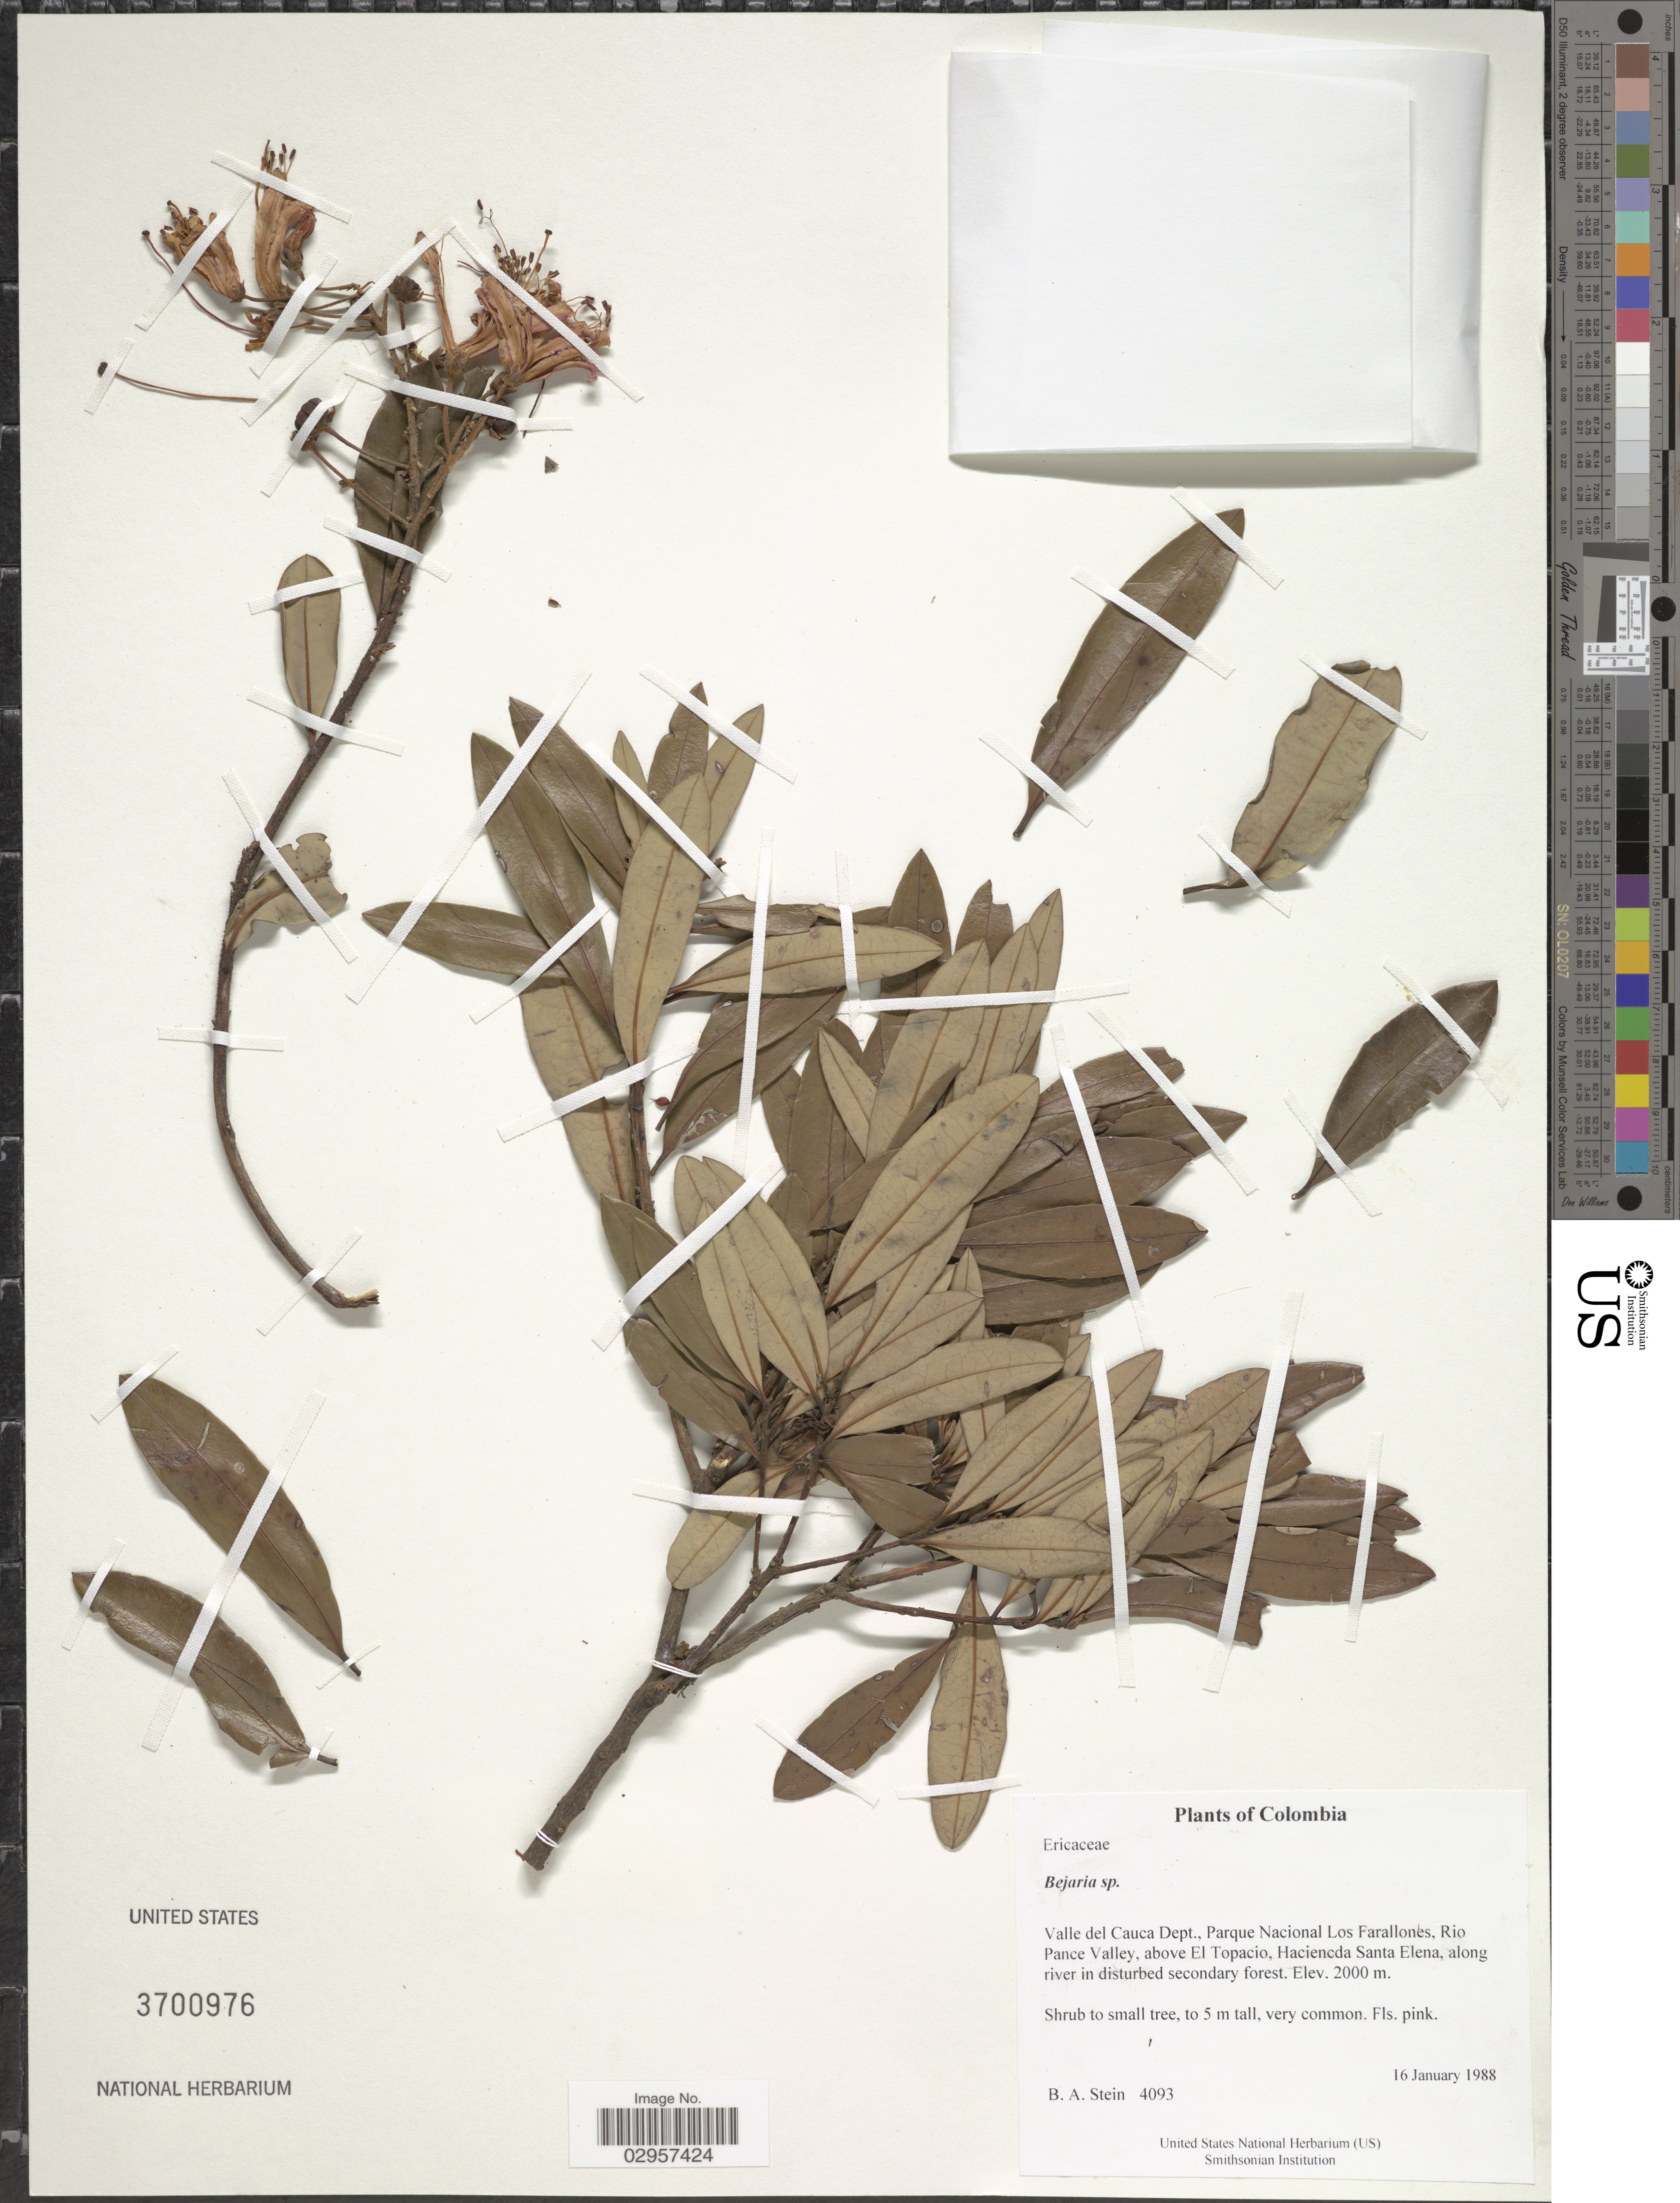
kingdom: Plantae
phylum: Tracheophyta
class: Magnoliopsida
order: Ericales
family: Ericaceae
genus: Befaria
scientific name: Befaria sp.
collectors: B. A. Stein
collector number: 4093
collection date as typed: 16 January 1988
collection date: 1988-01-16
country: Colombia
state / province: Valle del Cauca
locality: Parque Nacional Los Farallones, Rio Pance Valley, above El Topacio, Haciencda Santa Elena, along river.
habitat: Disturbed secondary forest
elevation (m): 2000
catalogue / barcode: US 3700976